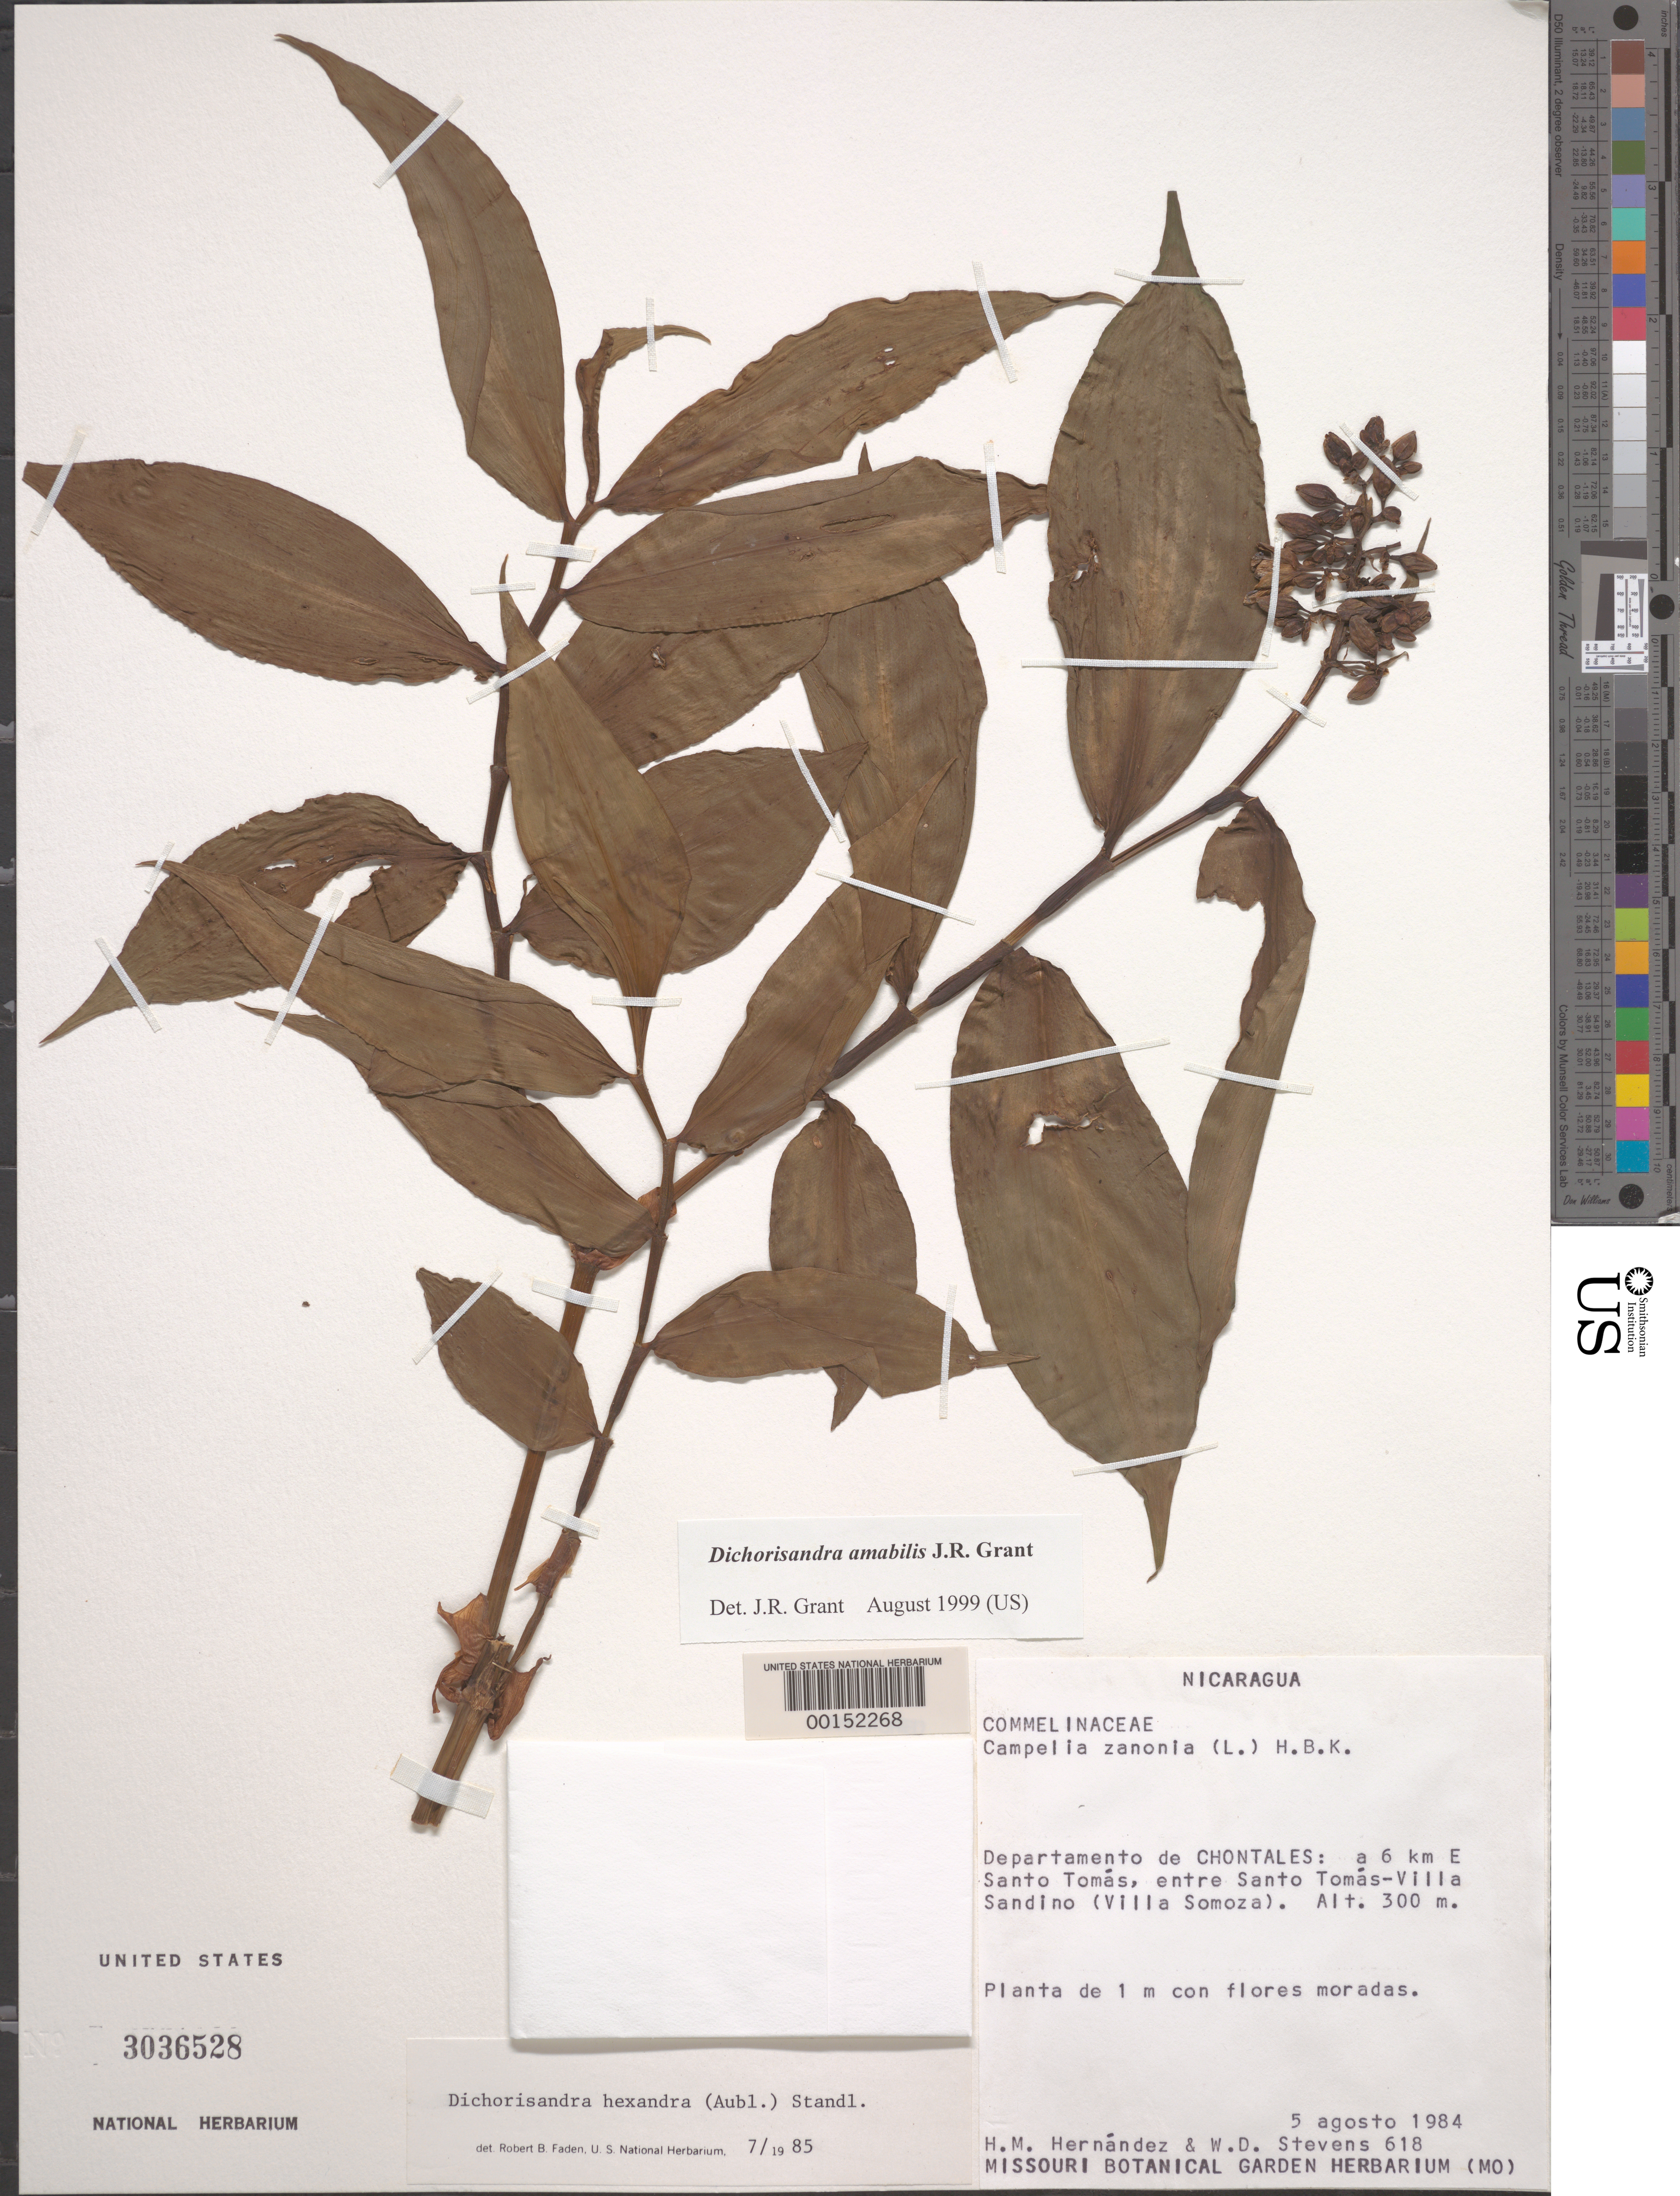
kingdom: Plantae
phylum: Tracheophyta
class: Liliopsida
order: Commelinales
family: Commelinaceae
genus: Dichorisandra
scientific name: Dichorisandra hexandra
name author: (Aubl.) Standl.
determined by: Faden, Robert B., (US), Smithsonian Institution - National Museum of Natural History (UNITED STATES)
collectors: H. M. Hernandez & W. D. Stevens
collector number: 618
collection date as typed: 05 Aug 1984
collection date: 1984-08-05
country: Nicaragua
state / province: Chontales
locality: Santo tomas, between santo tomas-villa sandino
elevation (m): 300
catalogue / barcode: US 3036528